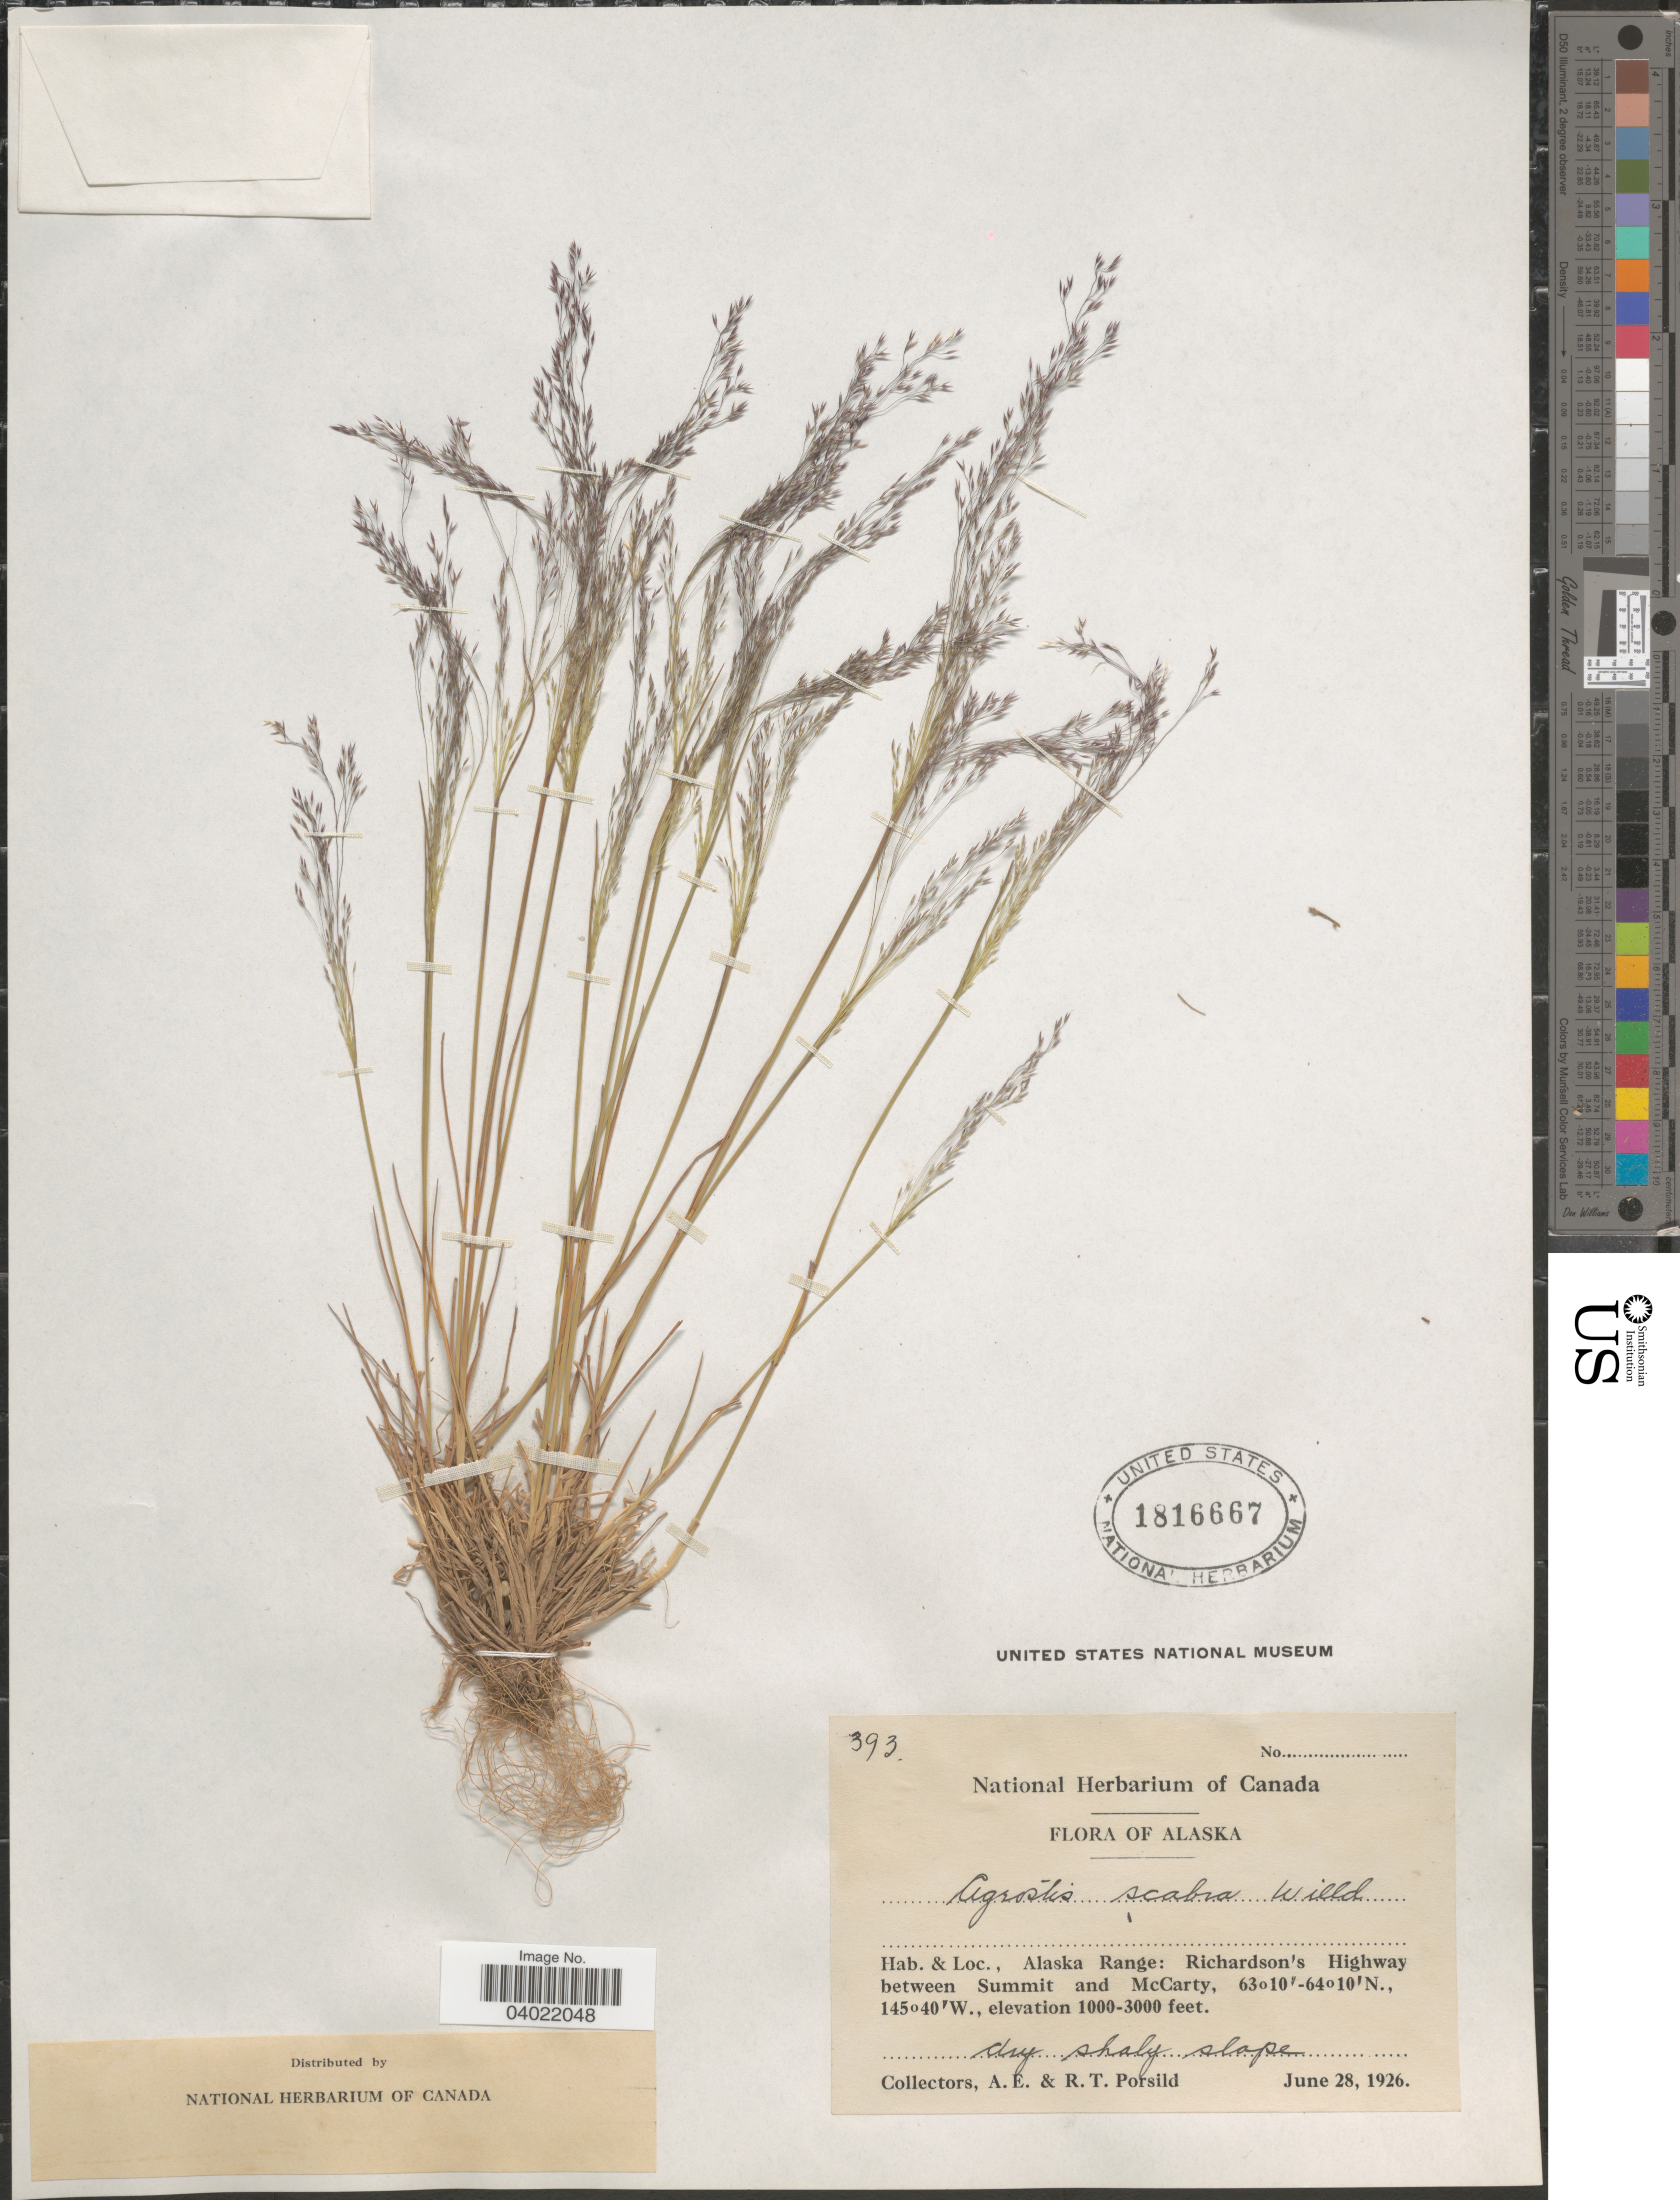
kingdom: Plantae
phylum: Tracheophyta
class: Liliopsida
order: Poales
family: Poaceae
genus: Agrostis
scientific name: Agrostis scabra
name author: Willd.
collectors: A. E. Porsild & R. T. Porsild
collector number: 393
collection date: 1926-06-28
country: United States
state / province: Alaska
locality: Alaska Range: Richardson's Highway between Summit and McCarty.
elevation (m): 305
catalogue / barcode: US 1816667